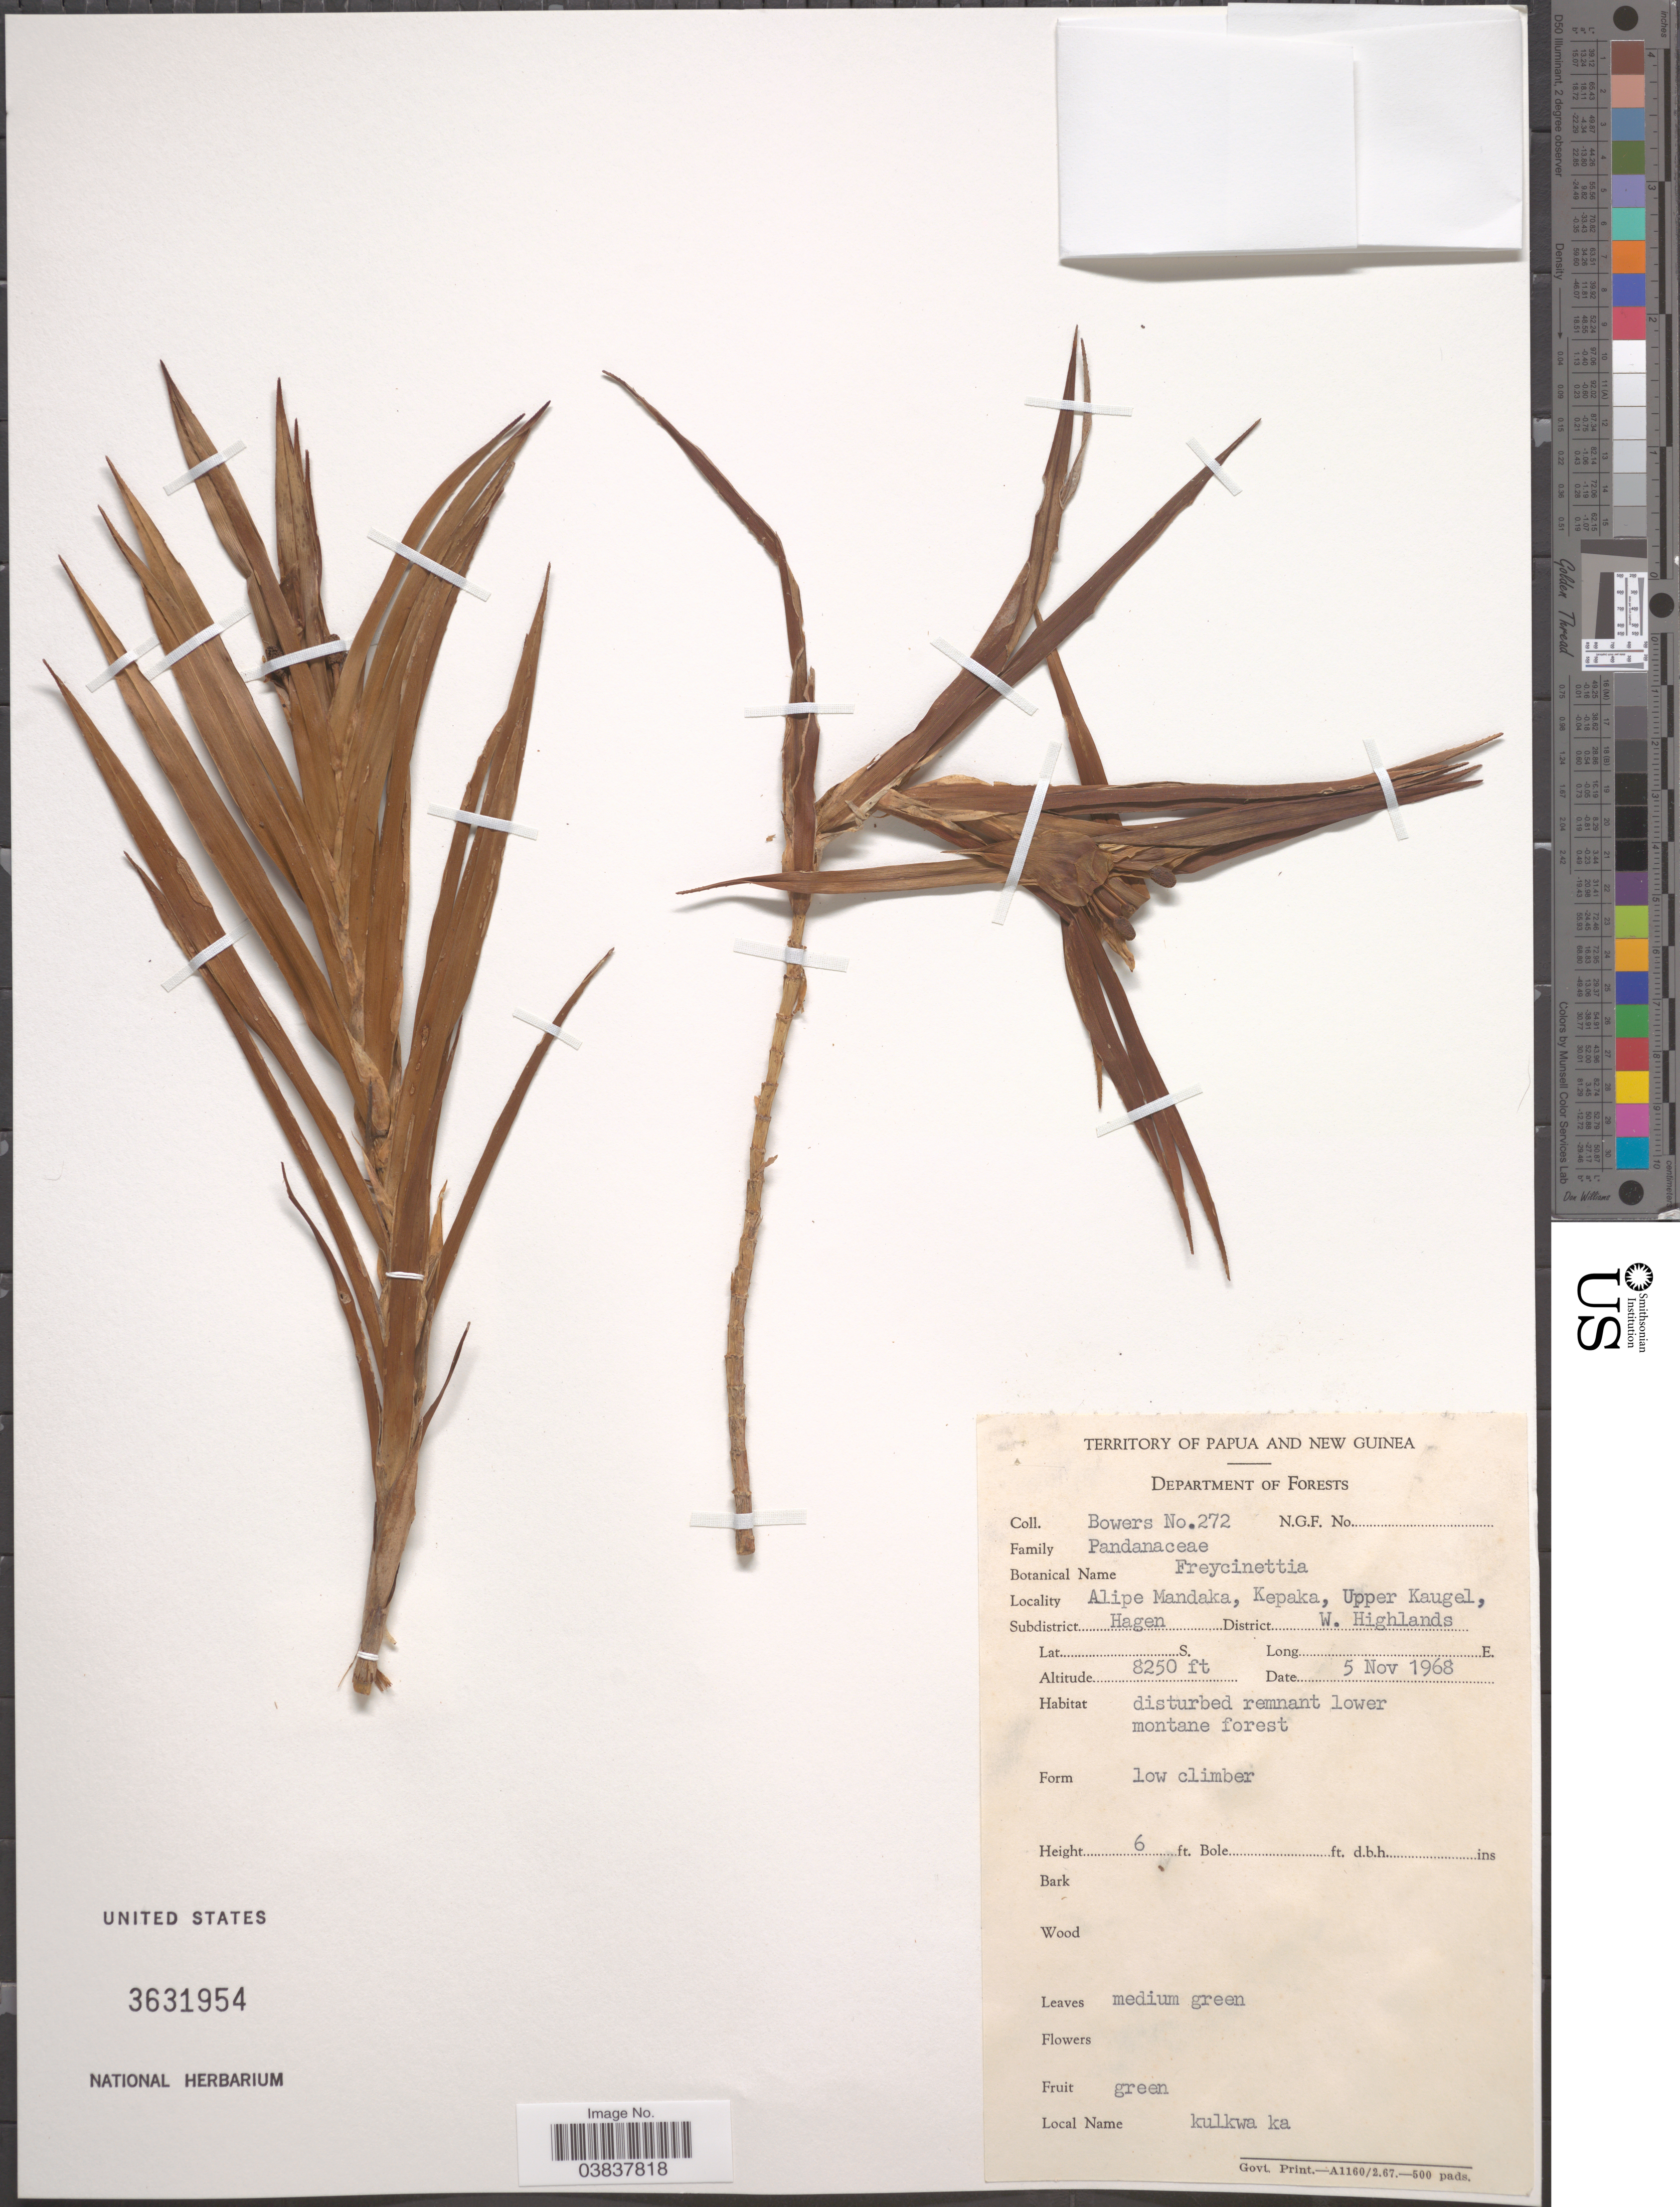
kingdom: Plantae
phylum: Tracheophyta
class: Liliopsida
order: Pandanales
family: Pandanaceae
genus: Freycinetia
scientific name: Freycinetia sp.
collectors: -. Bowers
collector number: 272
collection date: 1968-11-05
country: Papua New Guinea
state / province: Western Highlands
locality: Alipe Mandaka, Kepaka, Upper Kaugel, District W. Highlands. Subdistrict Hagen.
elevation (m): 2515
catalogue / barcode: US 3631954